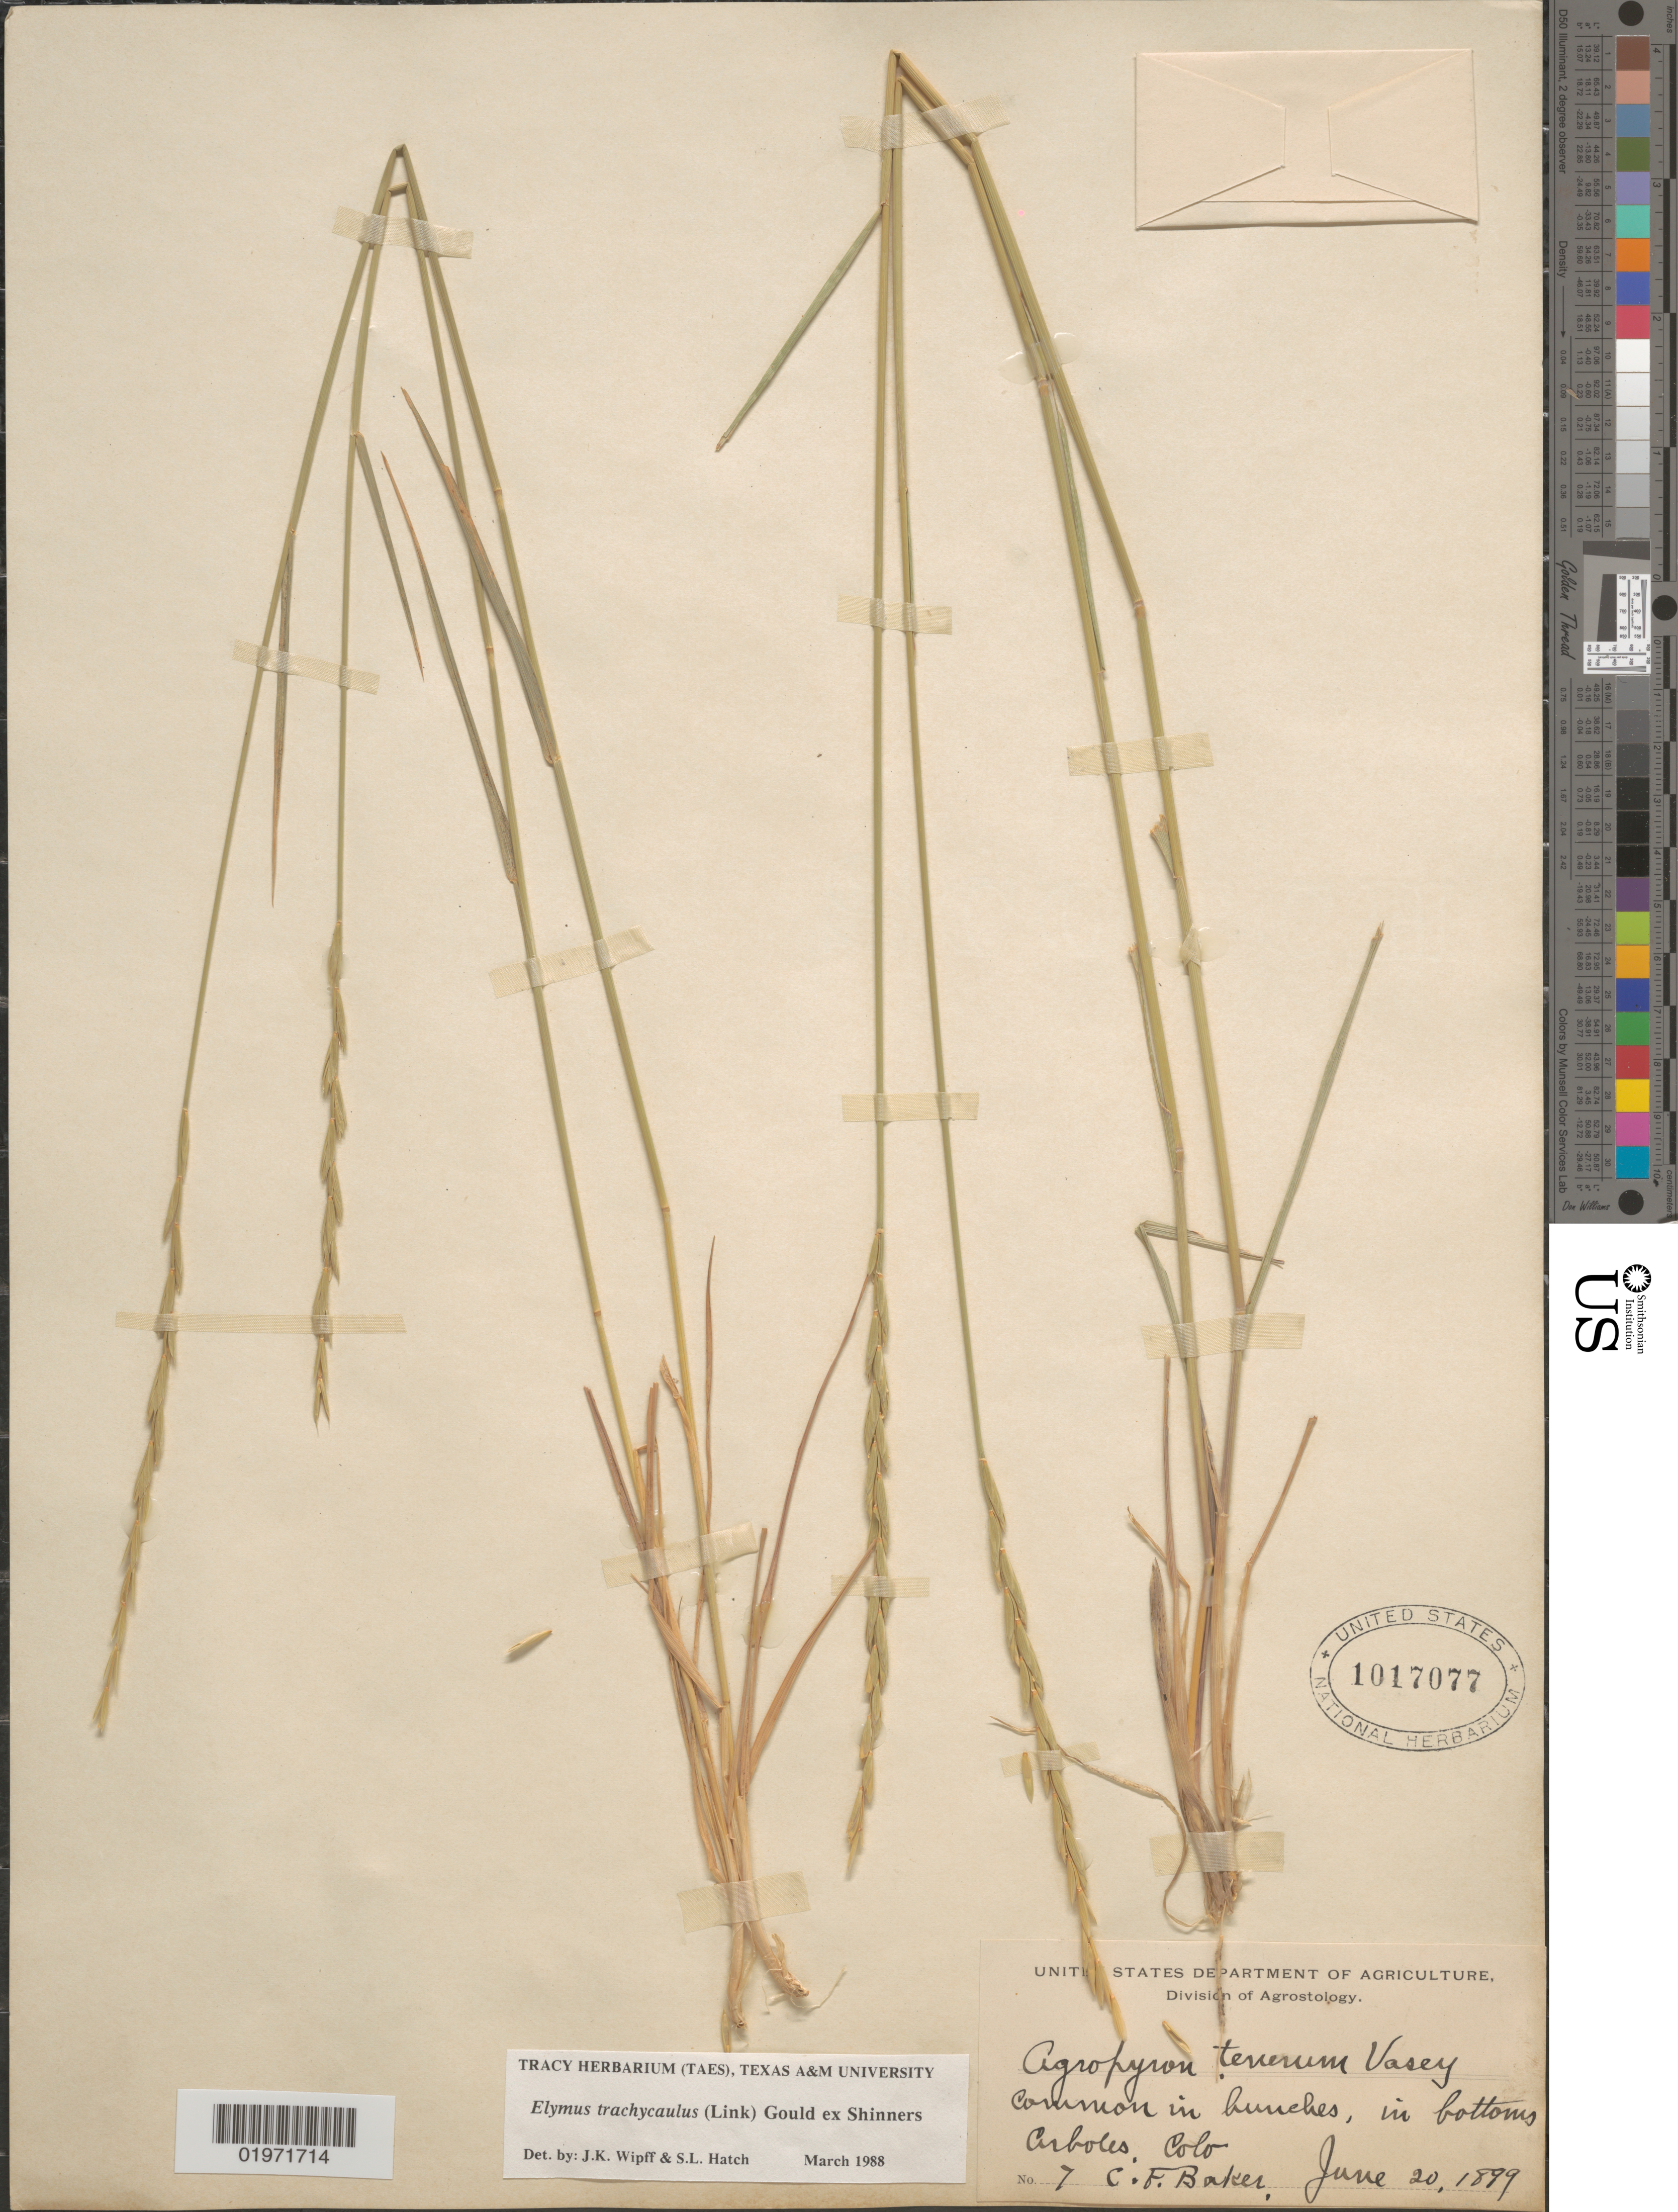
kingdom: Plantae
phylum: Tracheophyta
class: Liliopsida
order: Poales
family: Poaceae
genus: Elymus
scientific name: Elymus trachycaulus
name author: (Link) Gould ex Shinners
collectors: C. F. Baker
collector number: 7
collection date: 1899-06-20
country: United States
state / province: Colorado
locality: Arboles.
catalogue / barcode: US 1017077